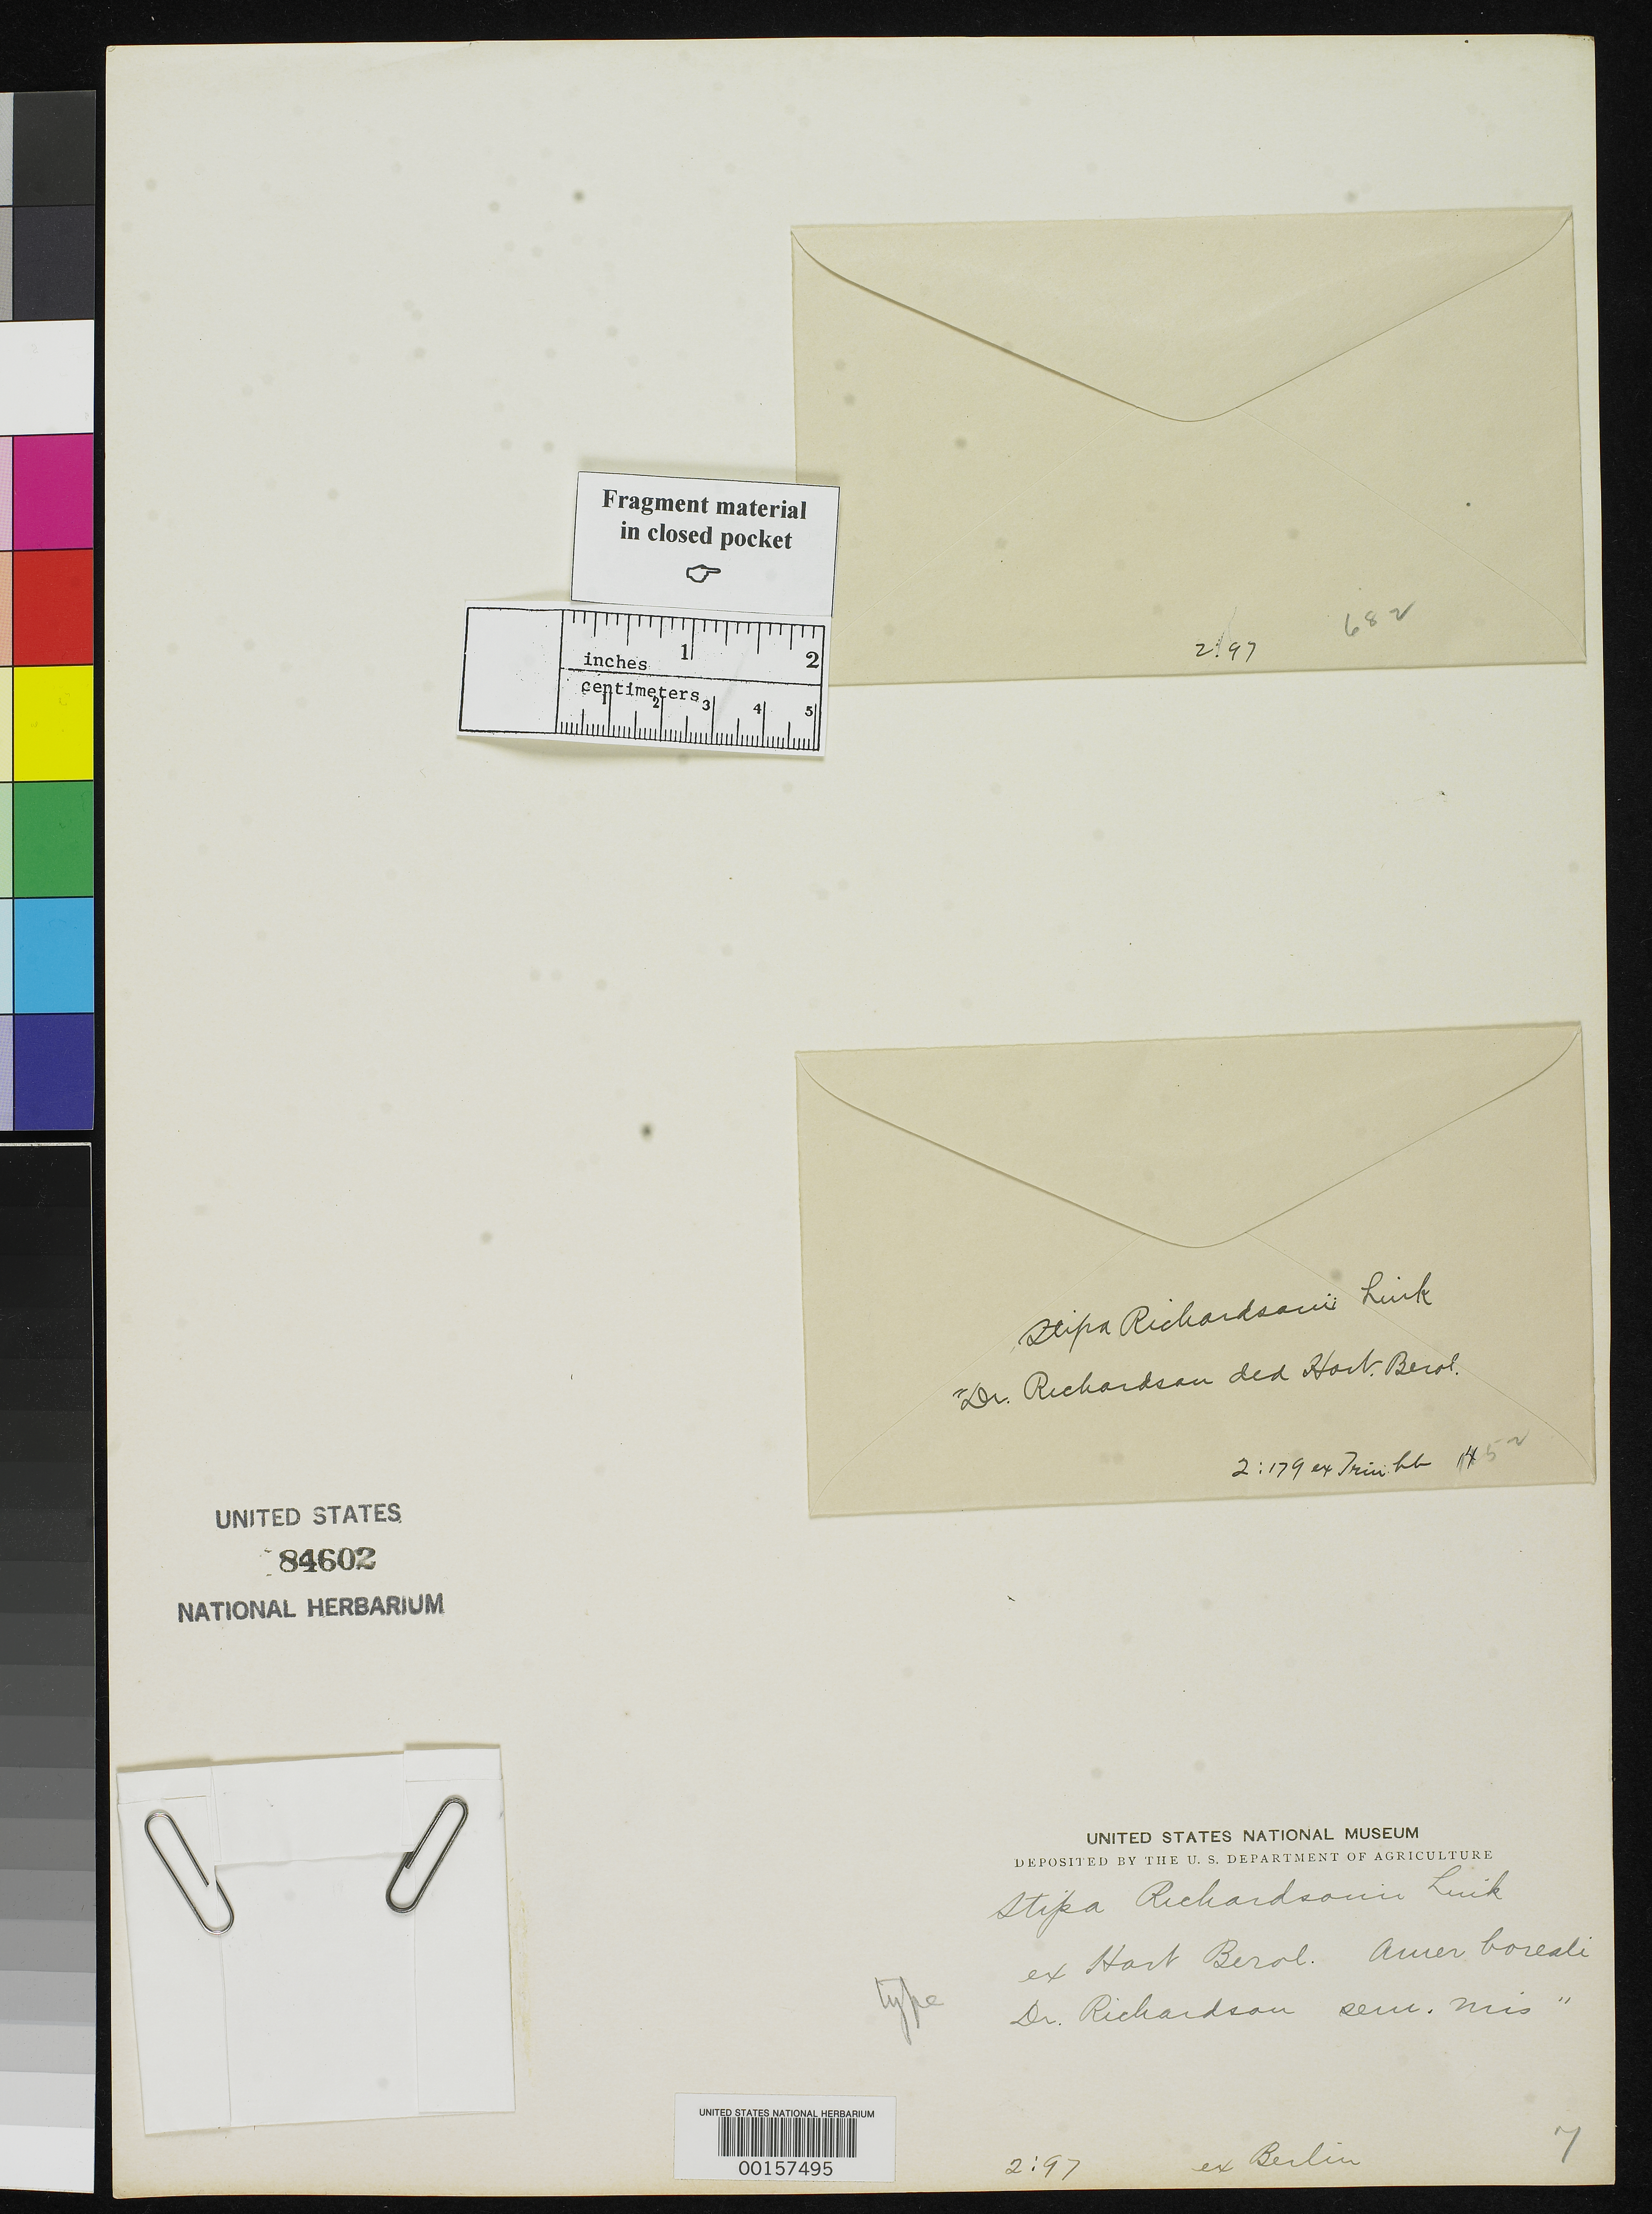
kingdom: Plantae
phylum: Tracheophyta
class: Liliopsida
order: Poales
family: Poaceae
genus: Stipa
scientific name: Stipa richardsonii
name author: Link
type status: Type Fragment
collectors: J. Richardson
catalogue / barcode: US 84602